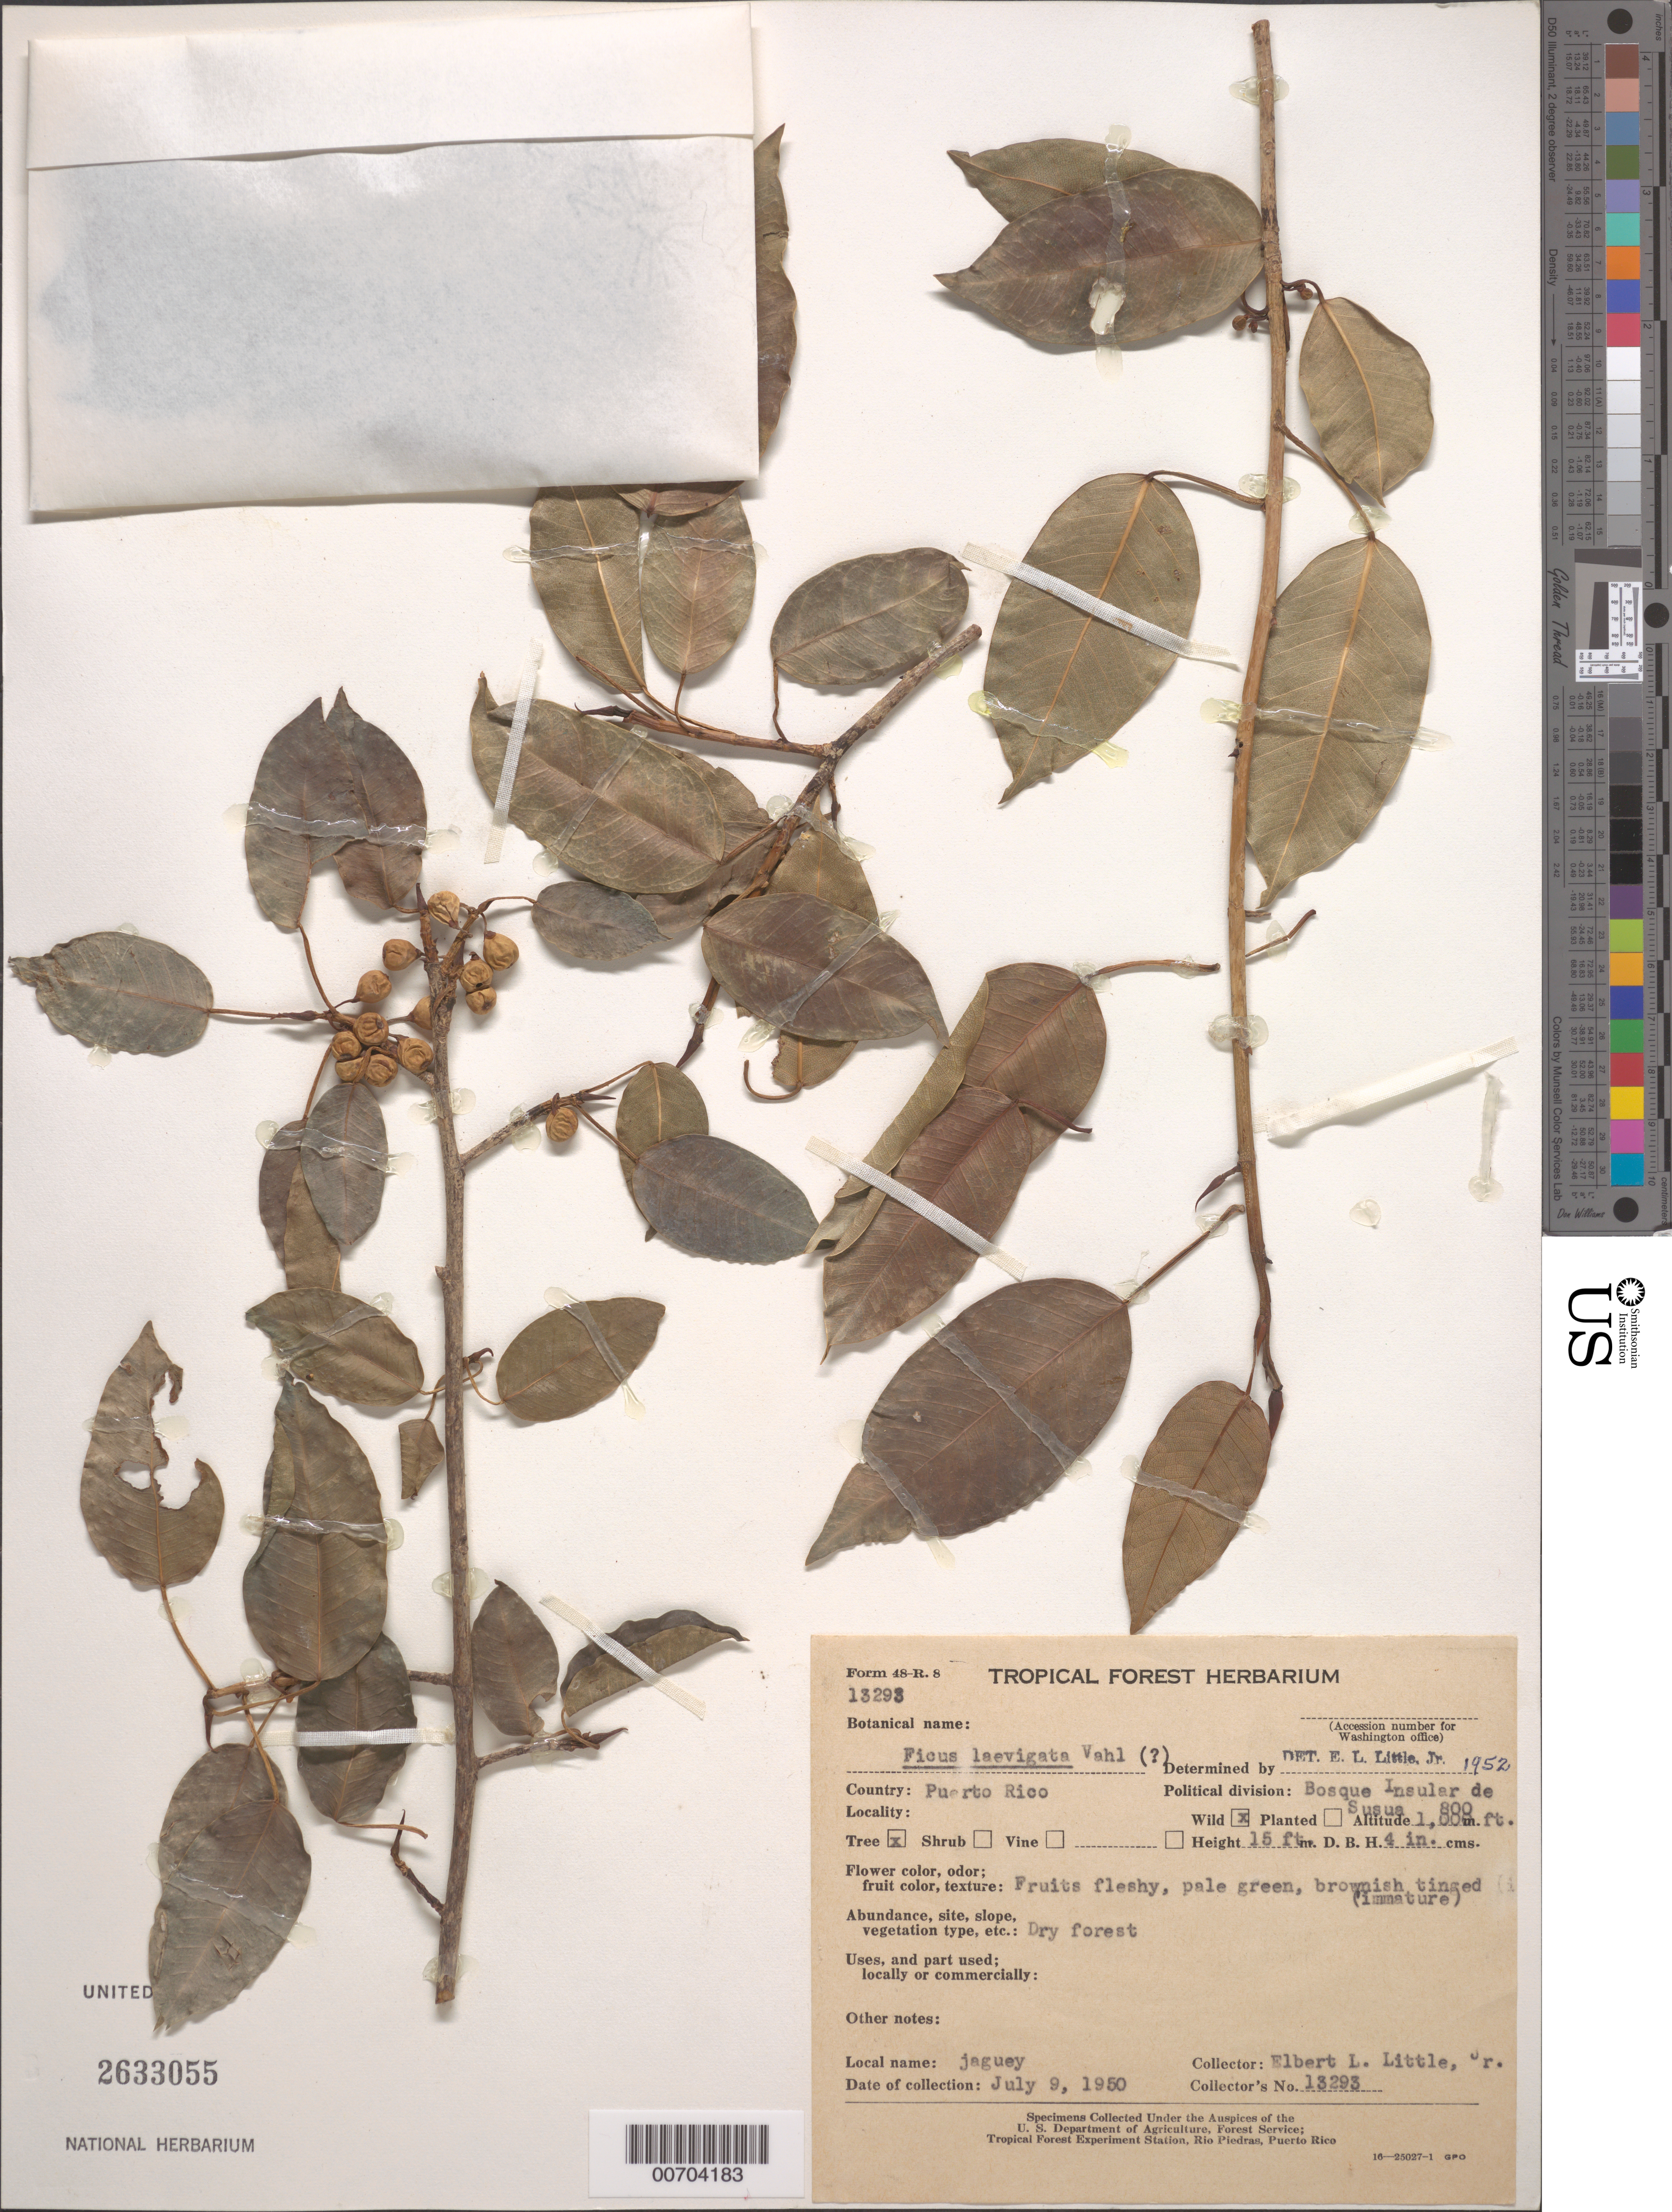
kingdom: Plantae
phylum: Tracheophyta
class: Magnoliopsida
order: Rosales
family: Moraceae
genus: Ficus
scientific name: Ficus laevigata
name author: Vahl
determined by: Little, Elbert L., Jr., (FSSR), United States Department of Agriculture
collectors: E. L. Little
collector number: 13293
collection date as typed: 09 Jul 1950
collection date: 1950-07-09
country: Puerto Rico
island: Greater Antilles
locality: Bosque Insular de Susua.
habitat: Dry forest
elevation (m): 244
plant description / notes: Common name: jaguey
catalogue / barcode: US 2633055